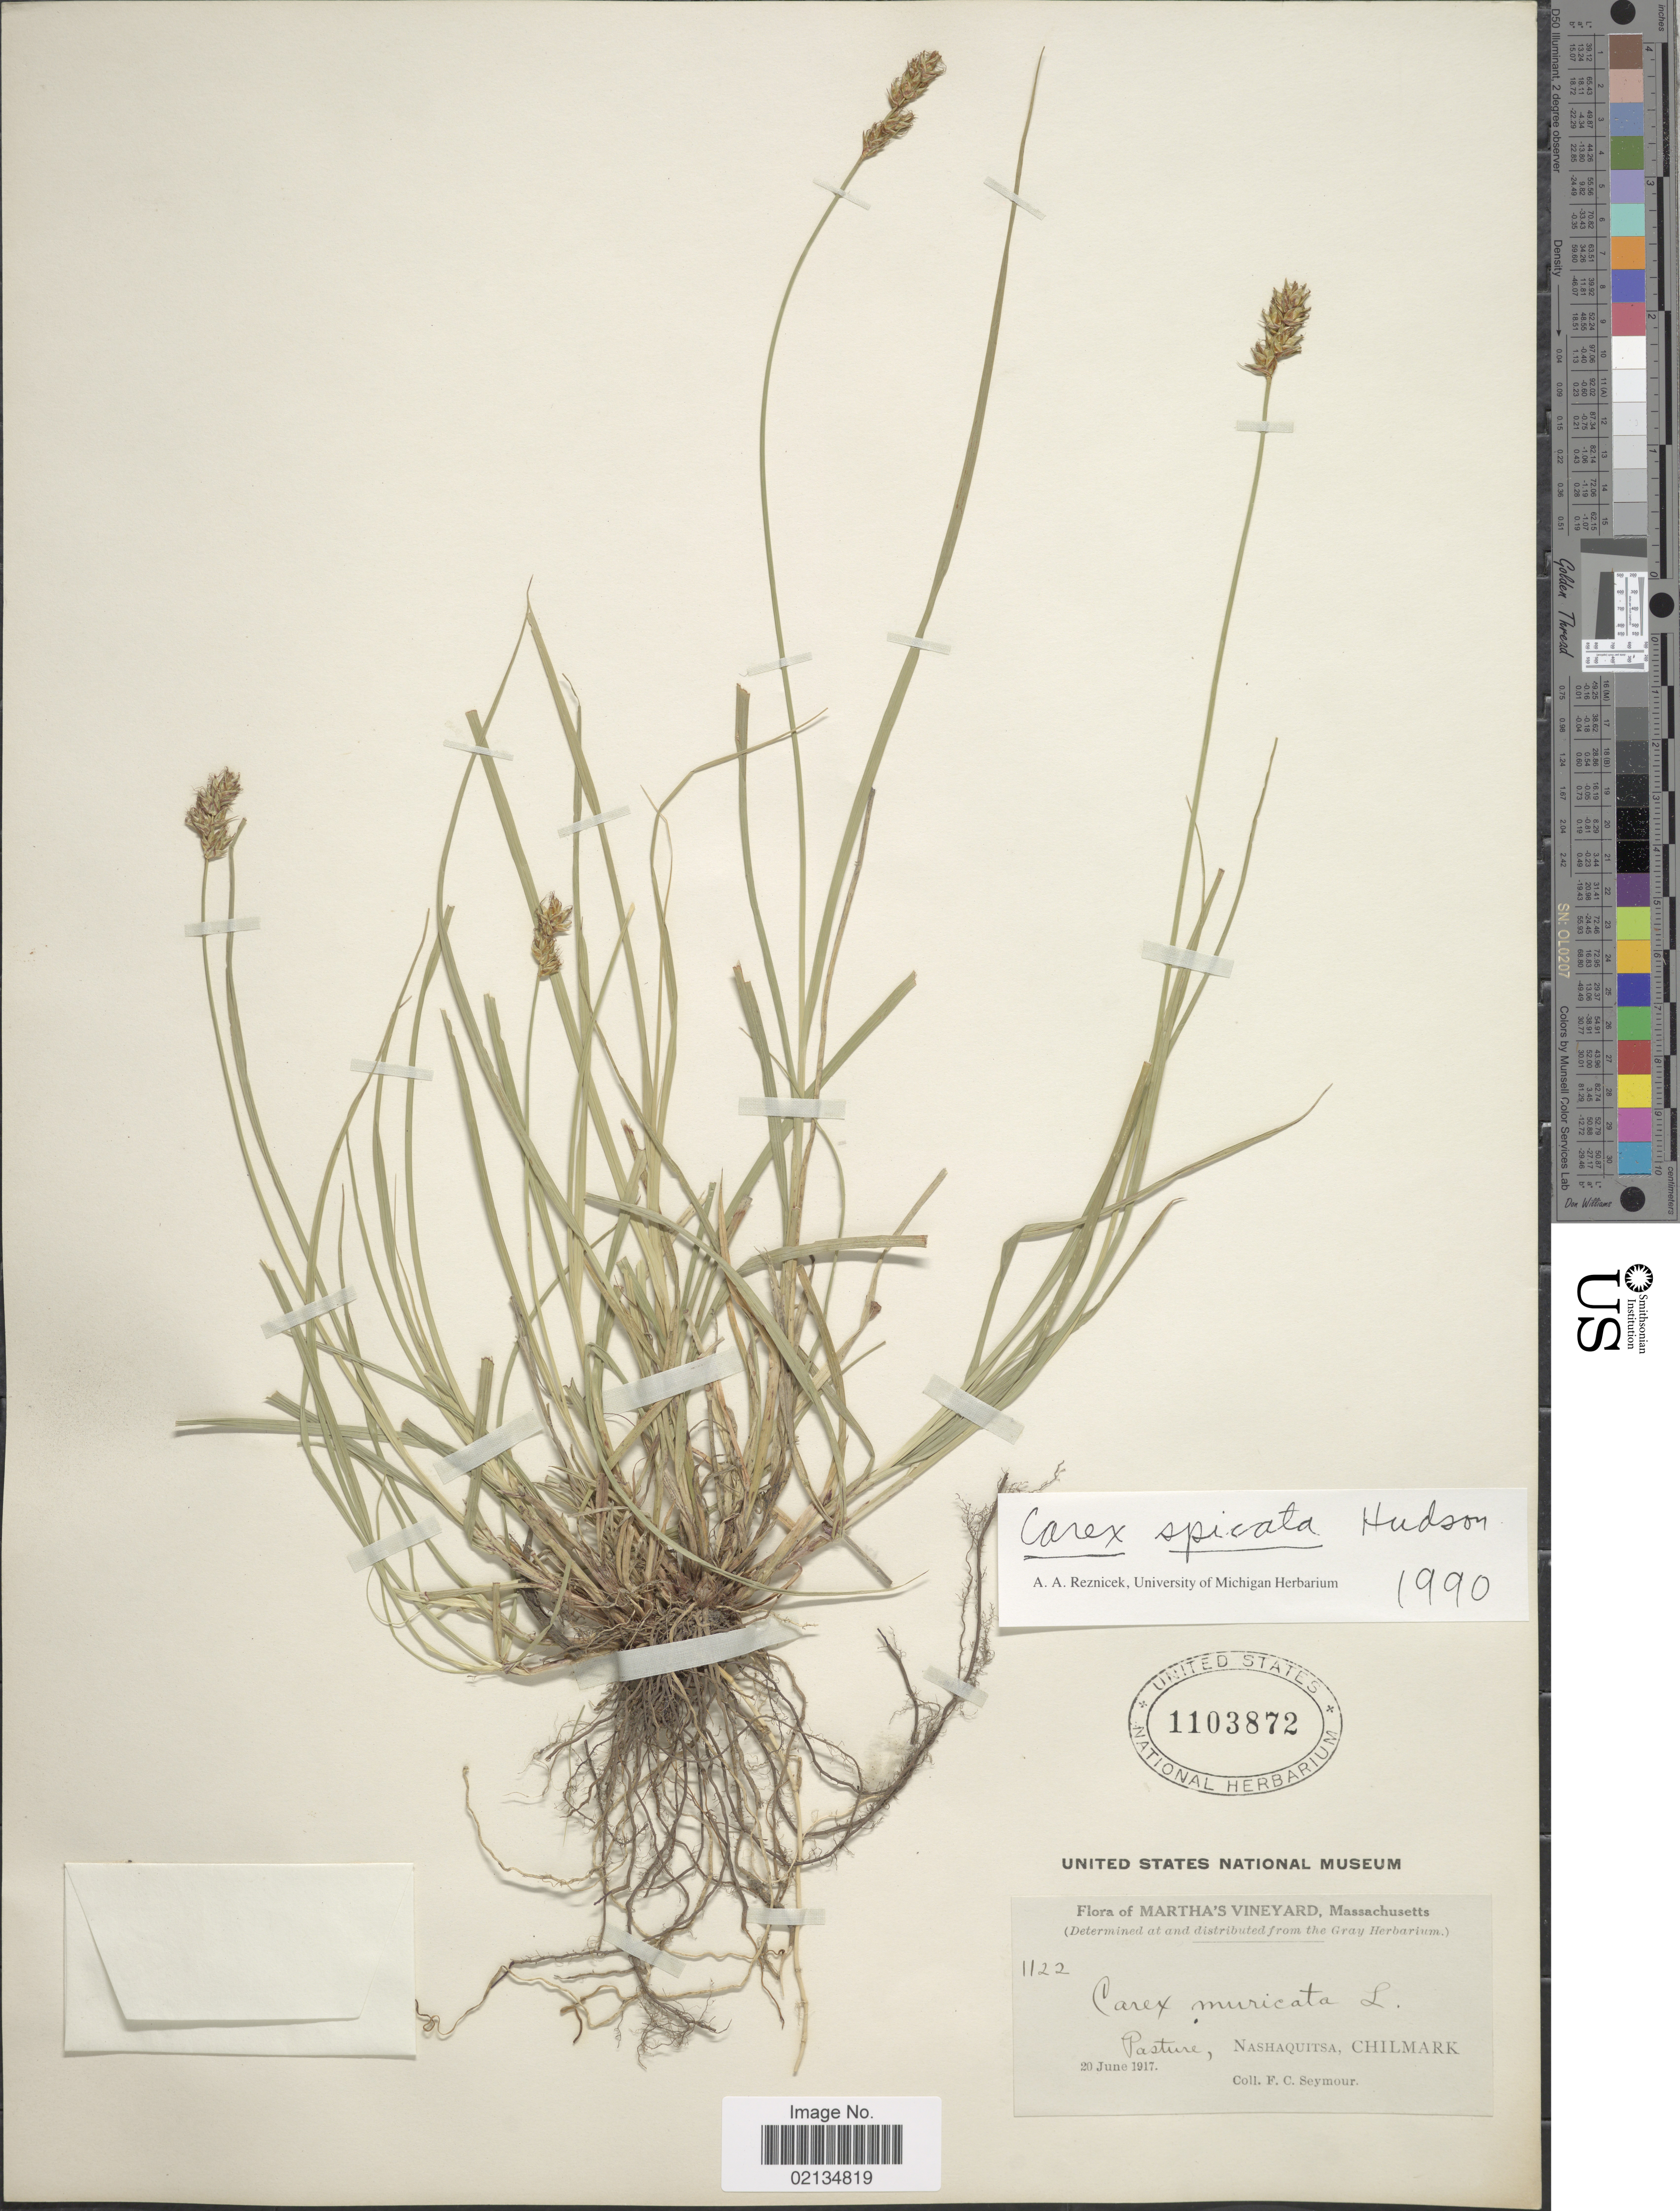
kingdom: Plantae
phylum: Tracheophyta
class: Liliopsida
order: Poales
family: Cyperaceae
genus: Carex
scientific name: Carex spicata subsp. spicata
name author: Huds.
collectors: F. C. Seymour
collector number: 1122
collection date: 1917-06-20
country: United States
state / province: Massachusetts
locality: Martha's Vineyard. Pasture, Nashaquitsa, Chilmark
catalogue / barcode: US 1103872